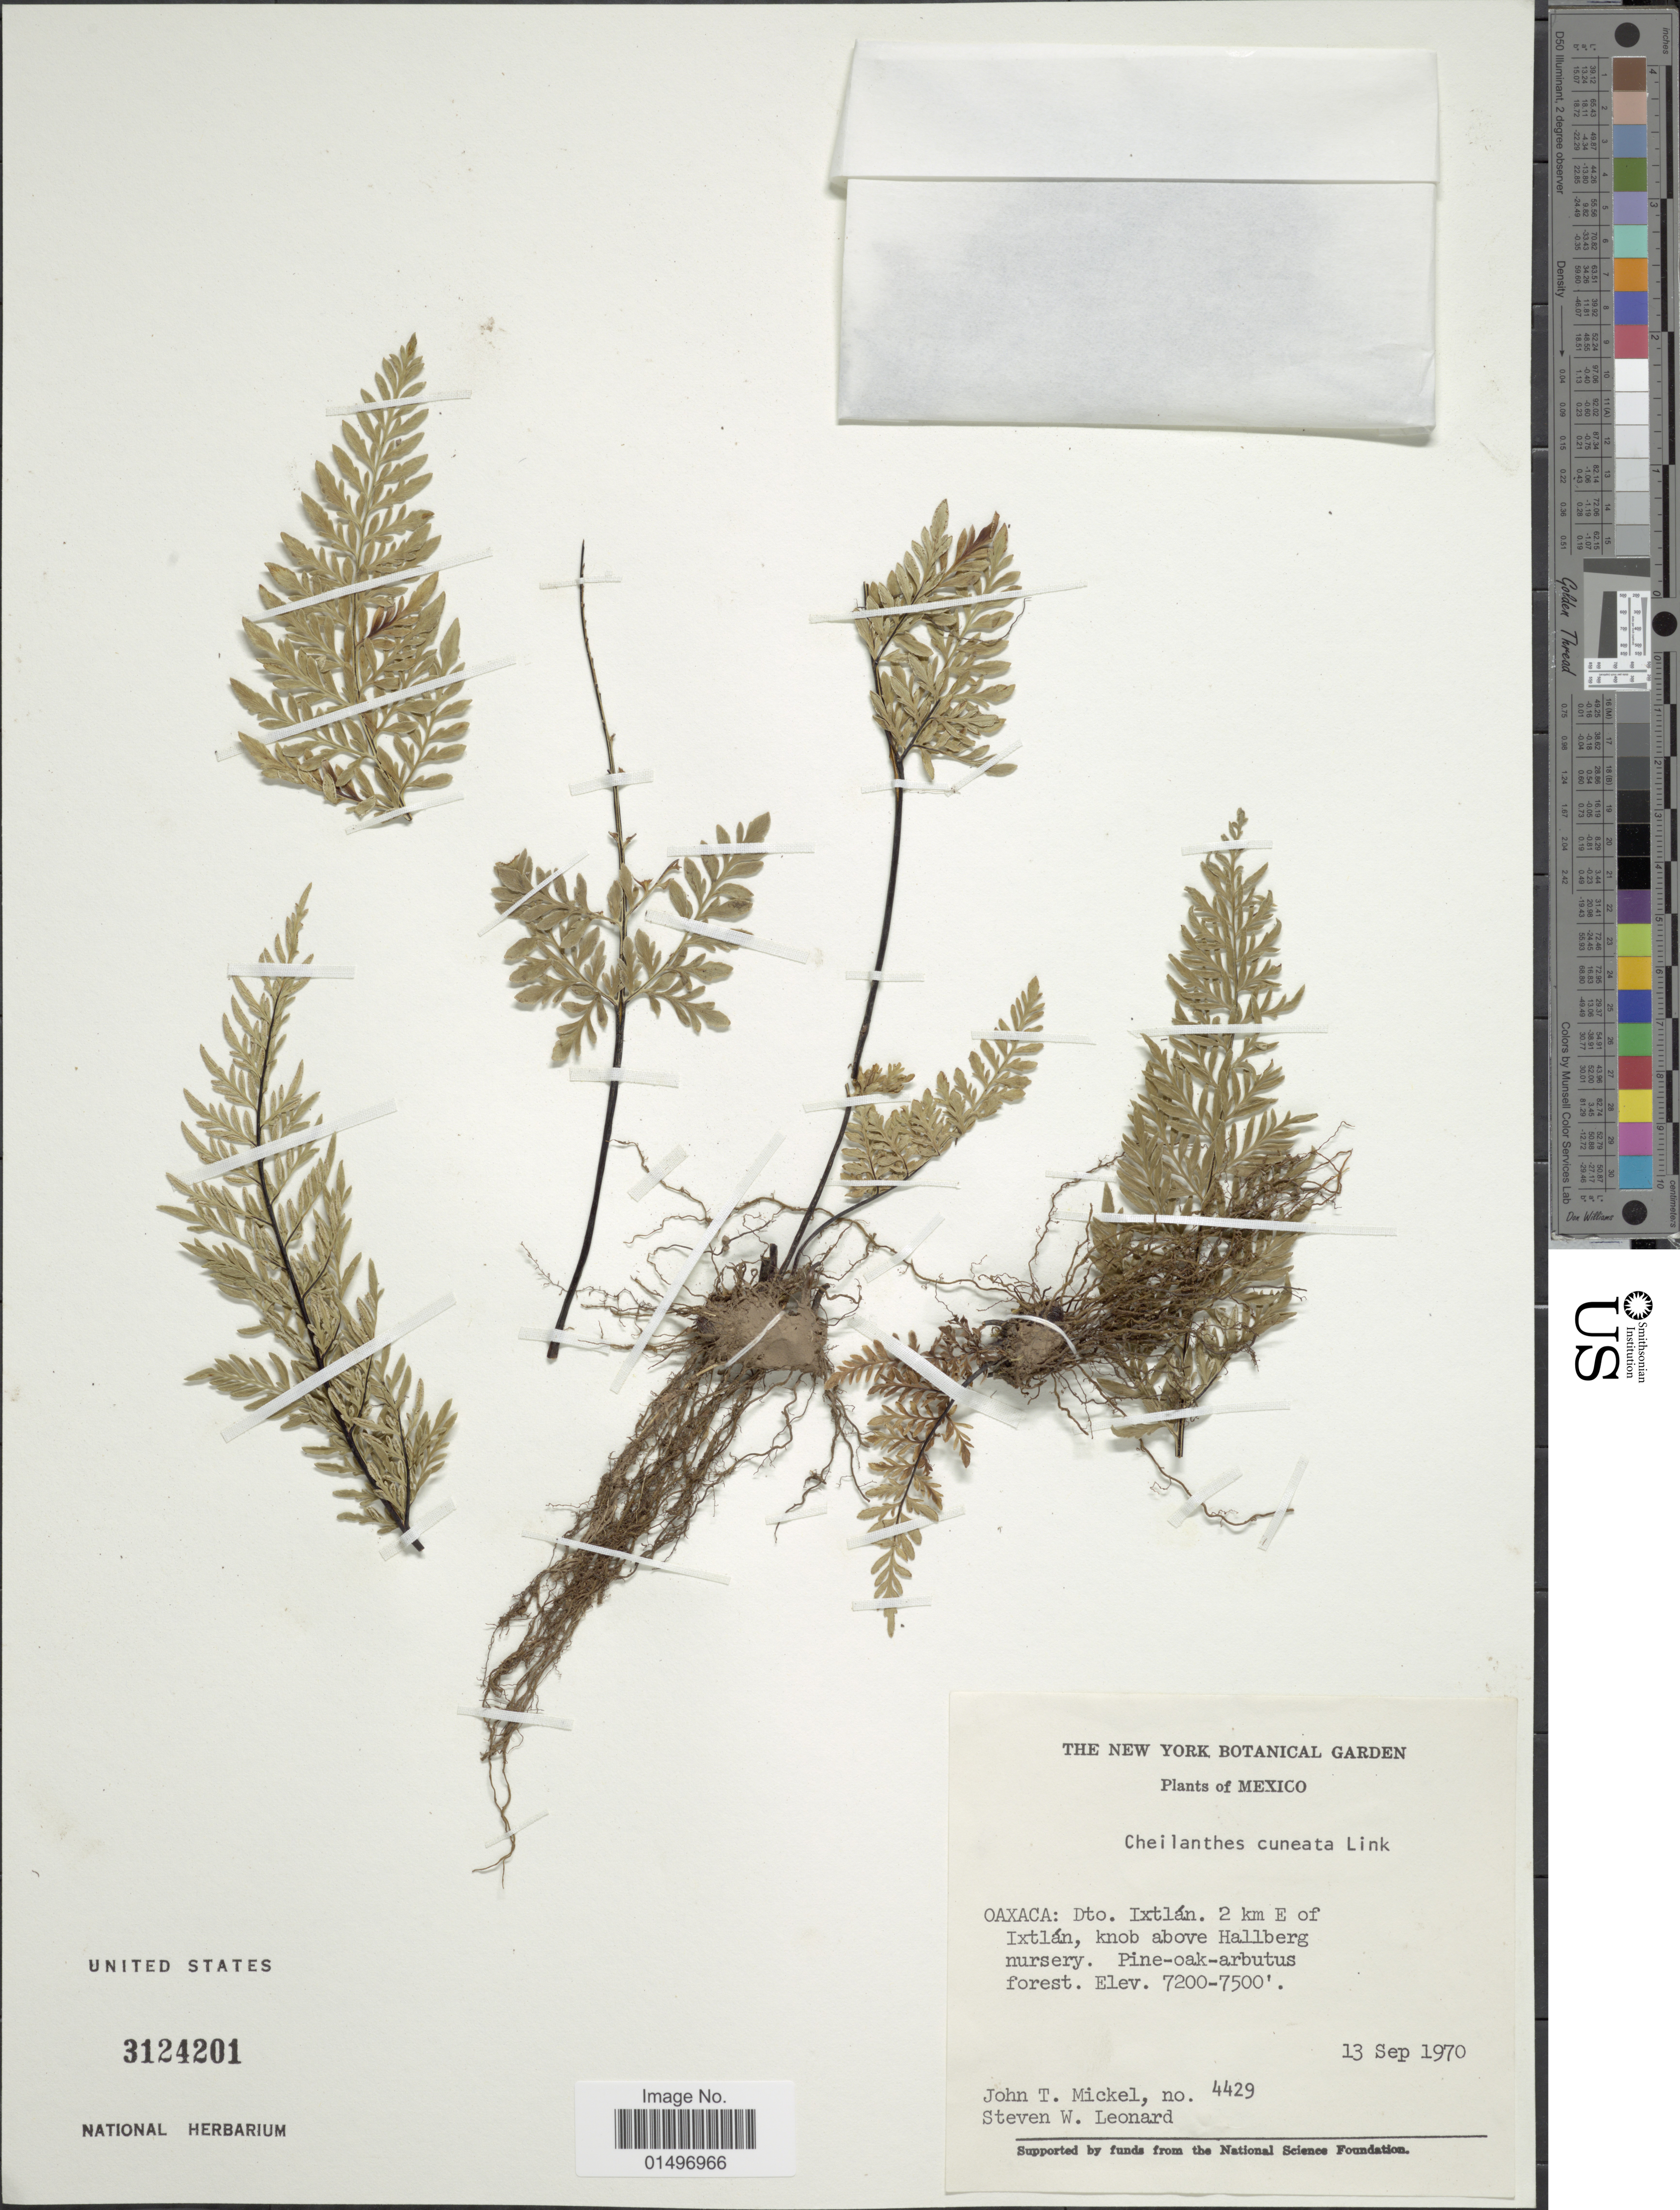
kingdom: Plantae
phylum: Tracheophyta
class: Polypodiopsida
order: Polypodiales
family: Pteridaceae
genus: Gaga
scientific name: Gaga cuneata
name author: (Kaulf. ex Link) Fay W. Li & Windham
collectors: J. T. Mickel & S. W. Leonard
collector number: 4429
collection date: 1970-09-13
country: Mexico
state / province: Oaxaca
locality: Mexico, Dto. Ixtlan. 2km E of Ixtlan, knob above Hallberg nursery. Pine-oak-arbutus.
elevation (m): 2195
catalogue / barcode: US 3124201